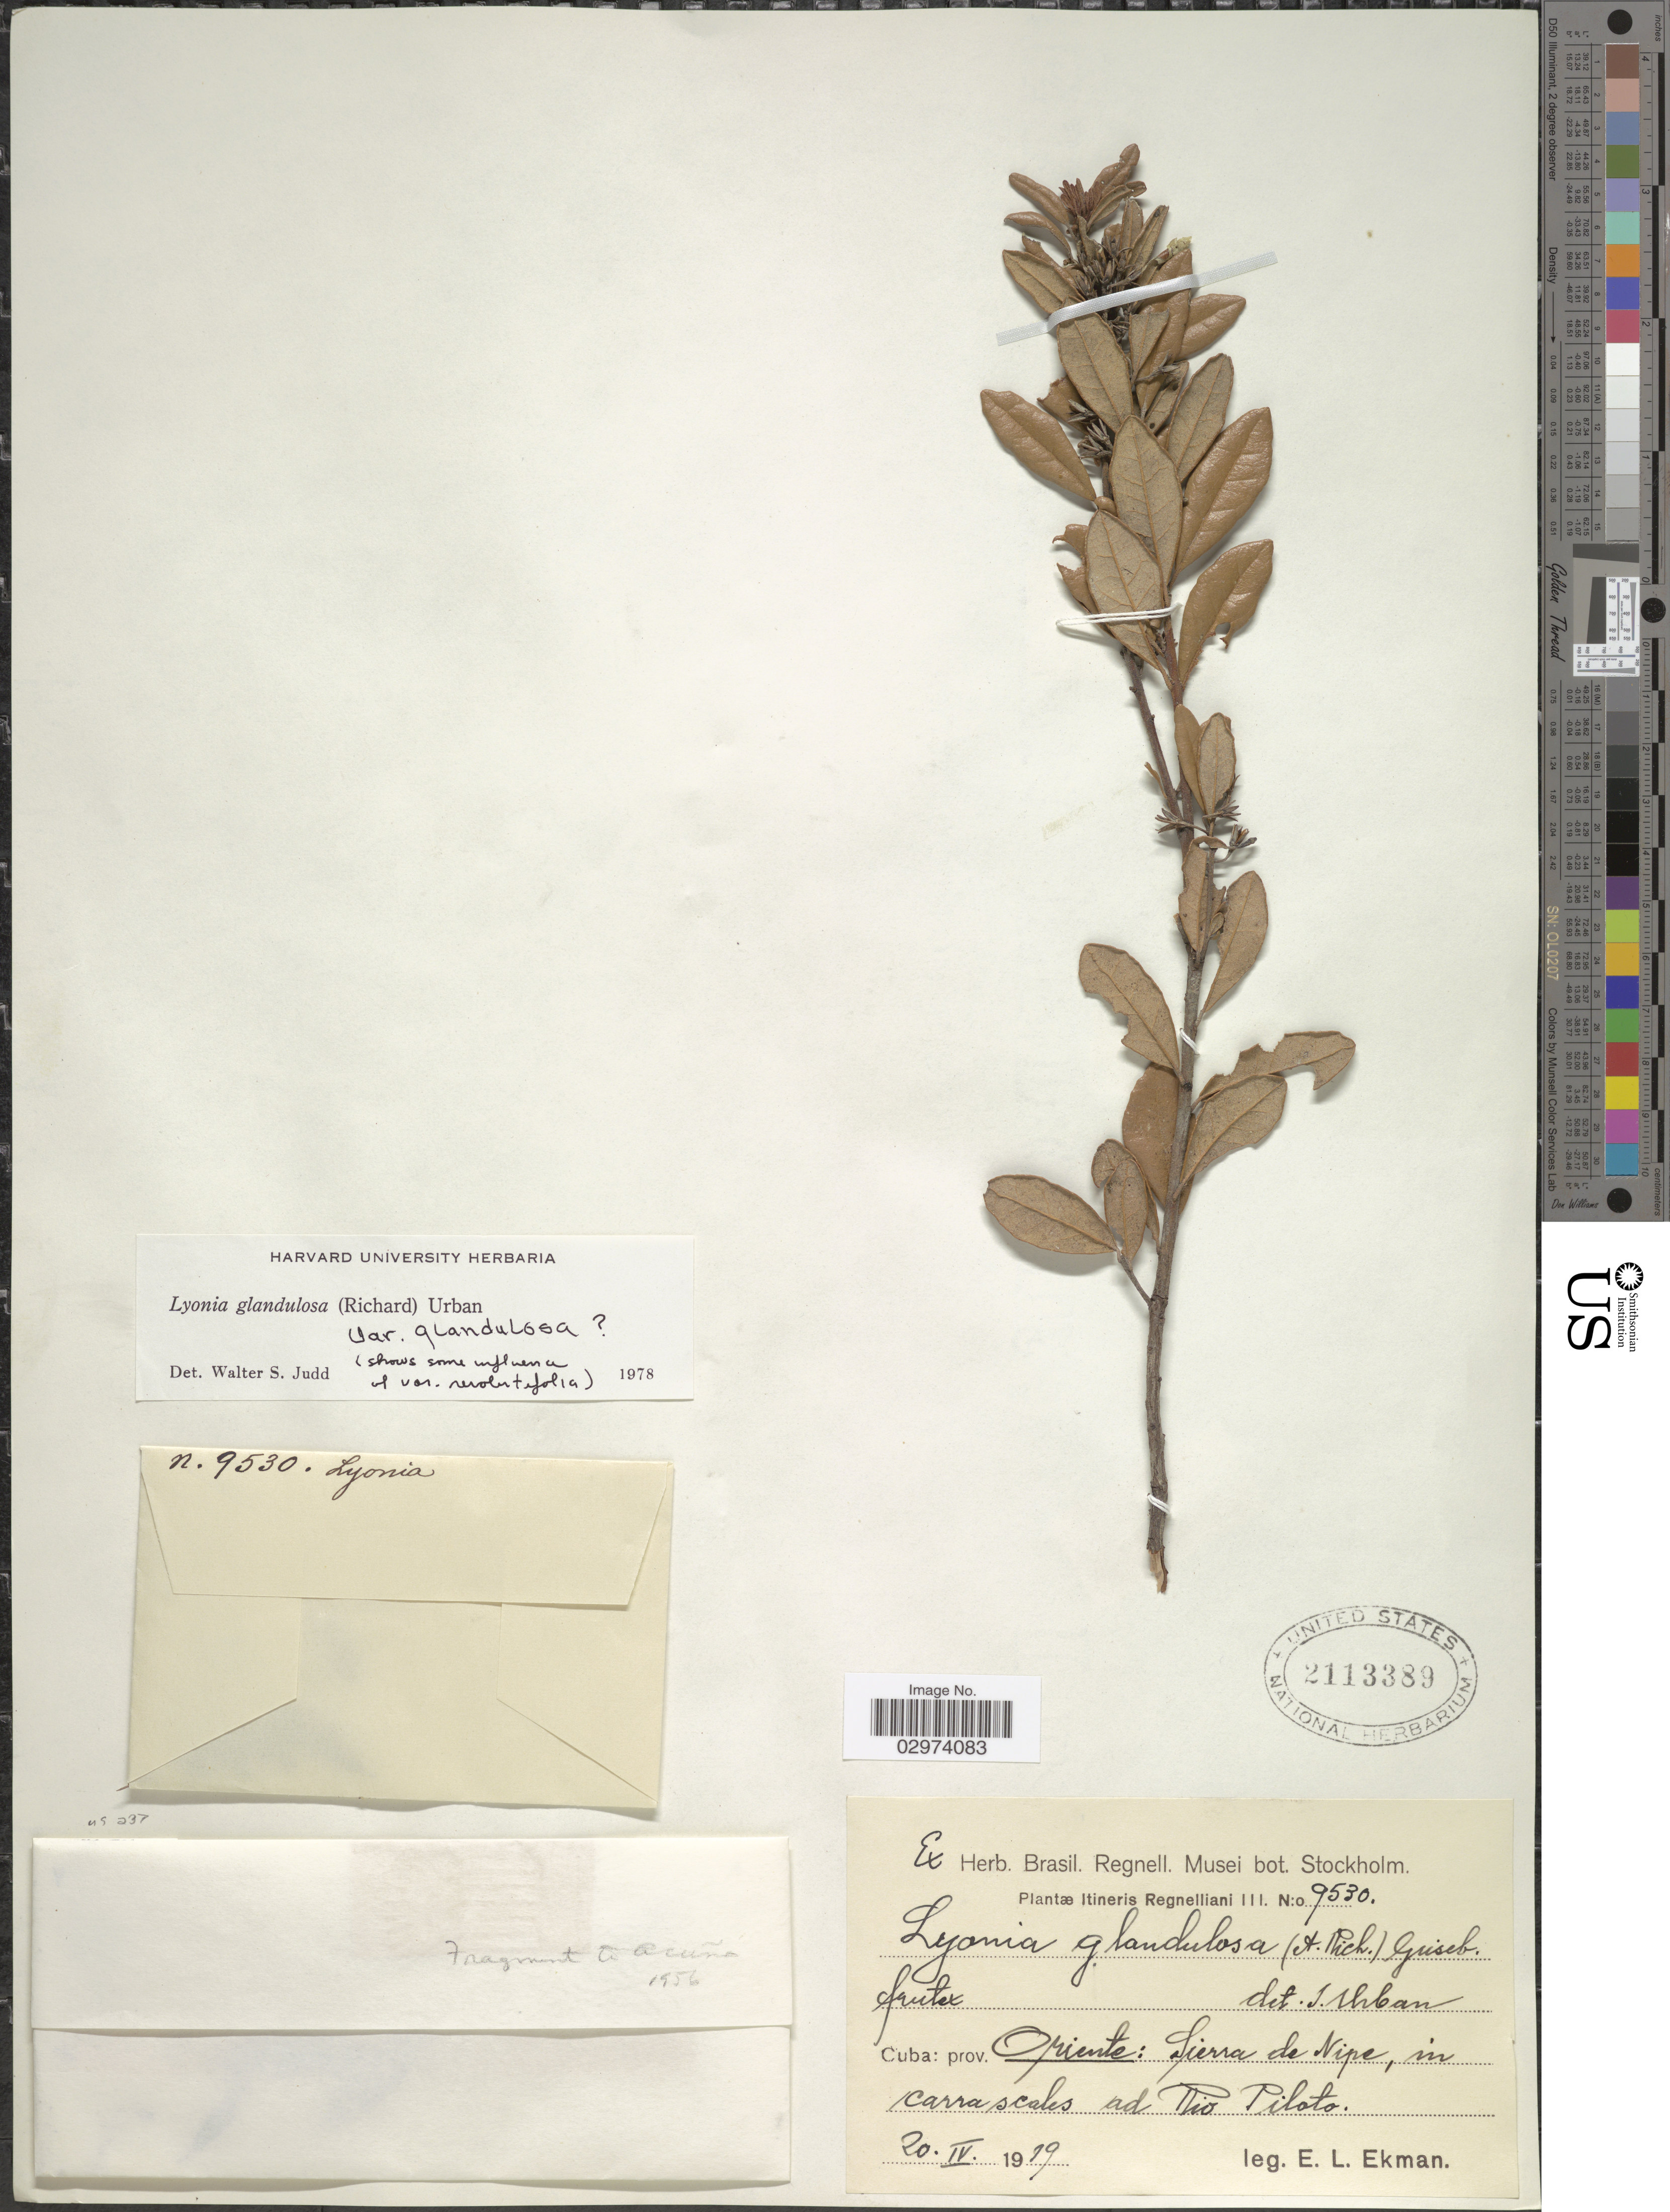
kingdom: Plantae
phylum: Tracheophyta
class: Magnoliopsida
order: Ericales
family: Ericaceae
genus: Lyonia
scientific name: Lyonia glandulosa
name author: (A. Rich.) Griseb.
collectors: E. L. Ekman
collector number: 9530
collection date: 1919-04-20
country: Cuba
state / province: Oriente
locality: Prov. Oriente: Sierra de Nipe, in carrascales ad Rio Piloto.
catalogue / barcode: US 2113389